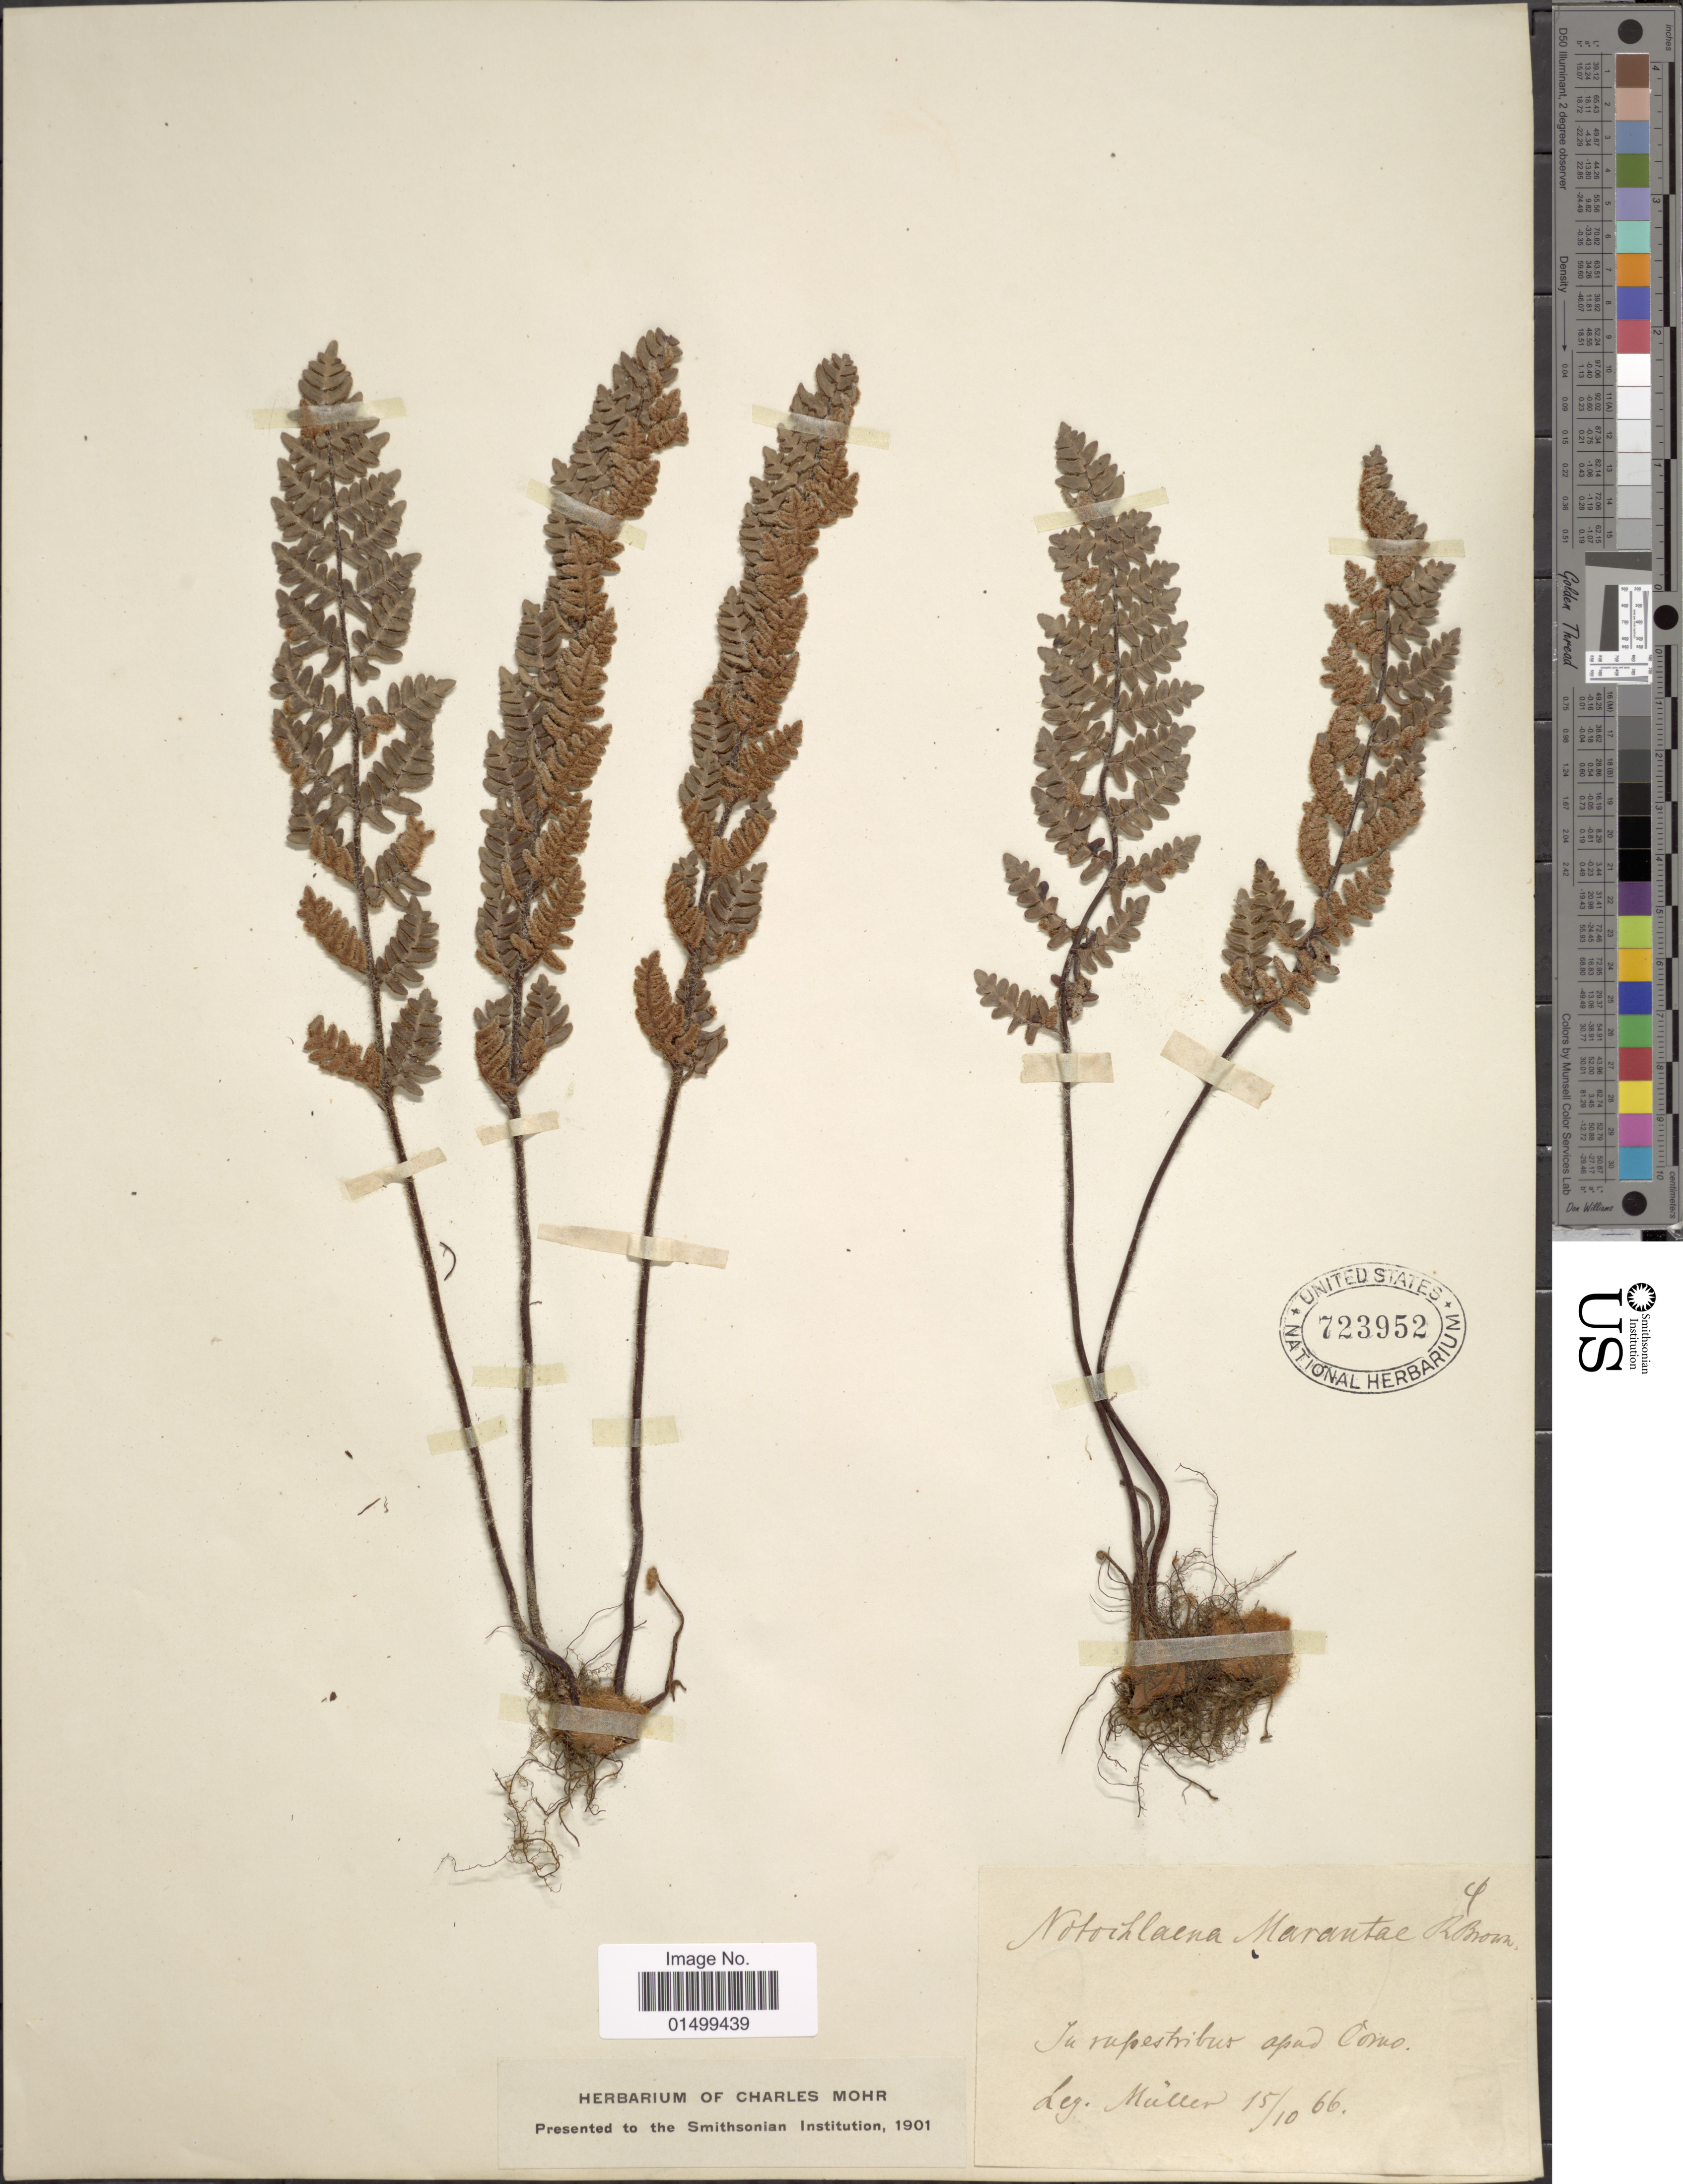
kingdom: Plantae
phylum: Tracheophyta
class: Polypodiopsida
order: Polypodiales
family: Pteridaceae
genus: Cheilanthes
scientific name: Cheilanthes marantae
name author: Domin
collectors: -- Müller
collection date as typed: Transcribed d/m/y: 15/10/66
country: Italy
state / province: Lombardy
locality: In supestibus apad Come [interpreted]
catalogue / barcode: US 723952